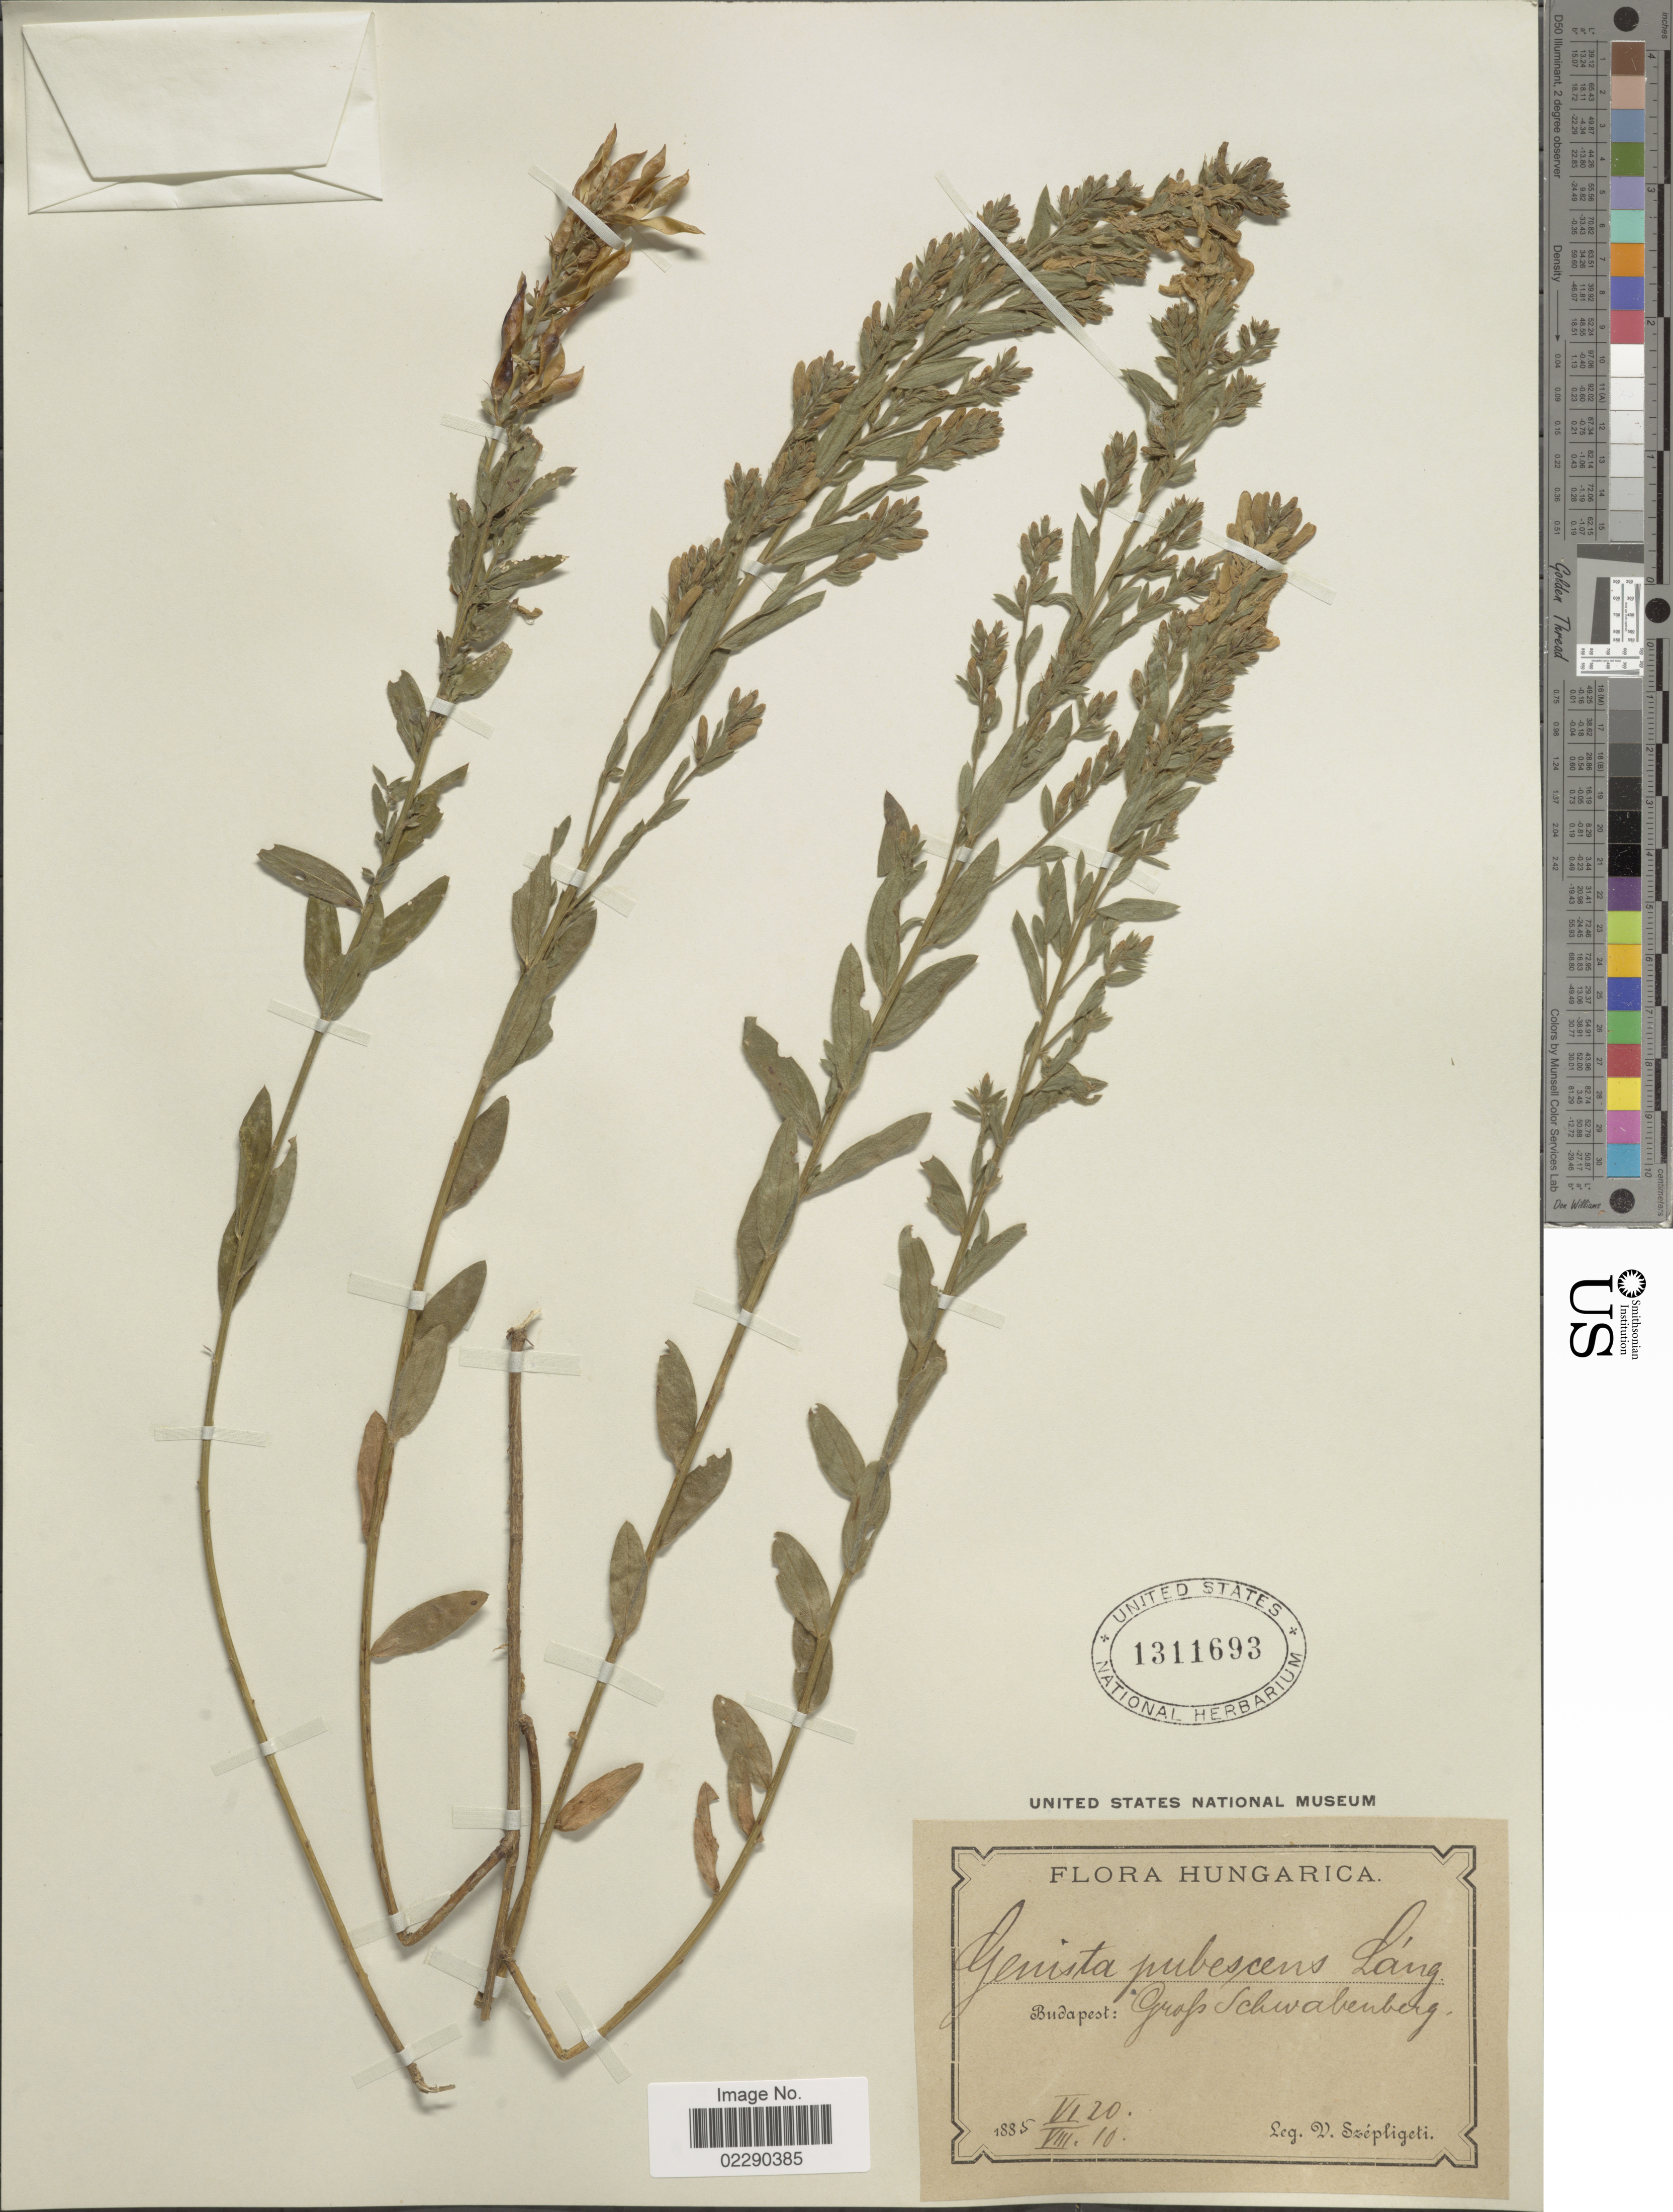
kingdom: Plantae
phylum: Tracheophyta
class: Magnoliopsida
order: Fabales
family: Fabaceae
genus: Genista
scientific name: Genista pubescens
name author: Láng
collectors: W. Szépligeti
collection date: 1885-06-20/1885-08-10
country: Hungary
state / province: Budapest, Capital District of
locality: Grofs Schwabenberg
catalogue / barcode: US 1311693